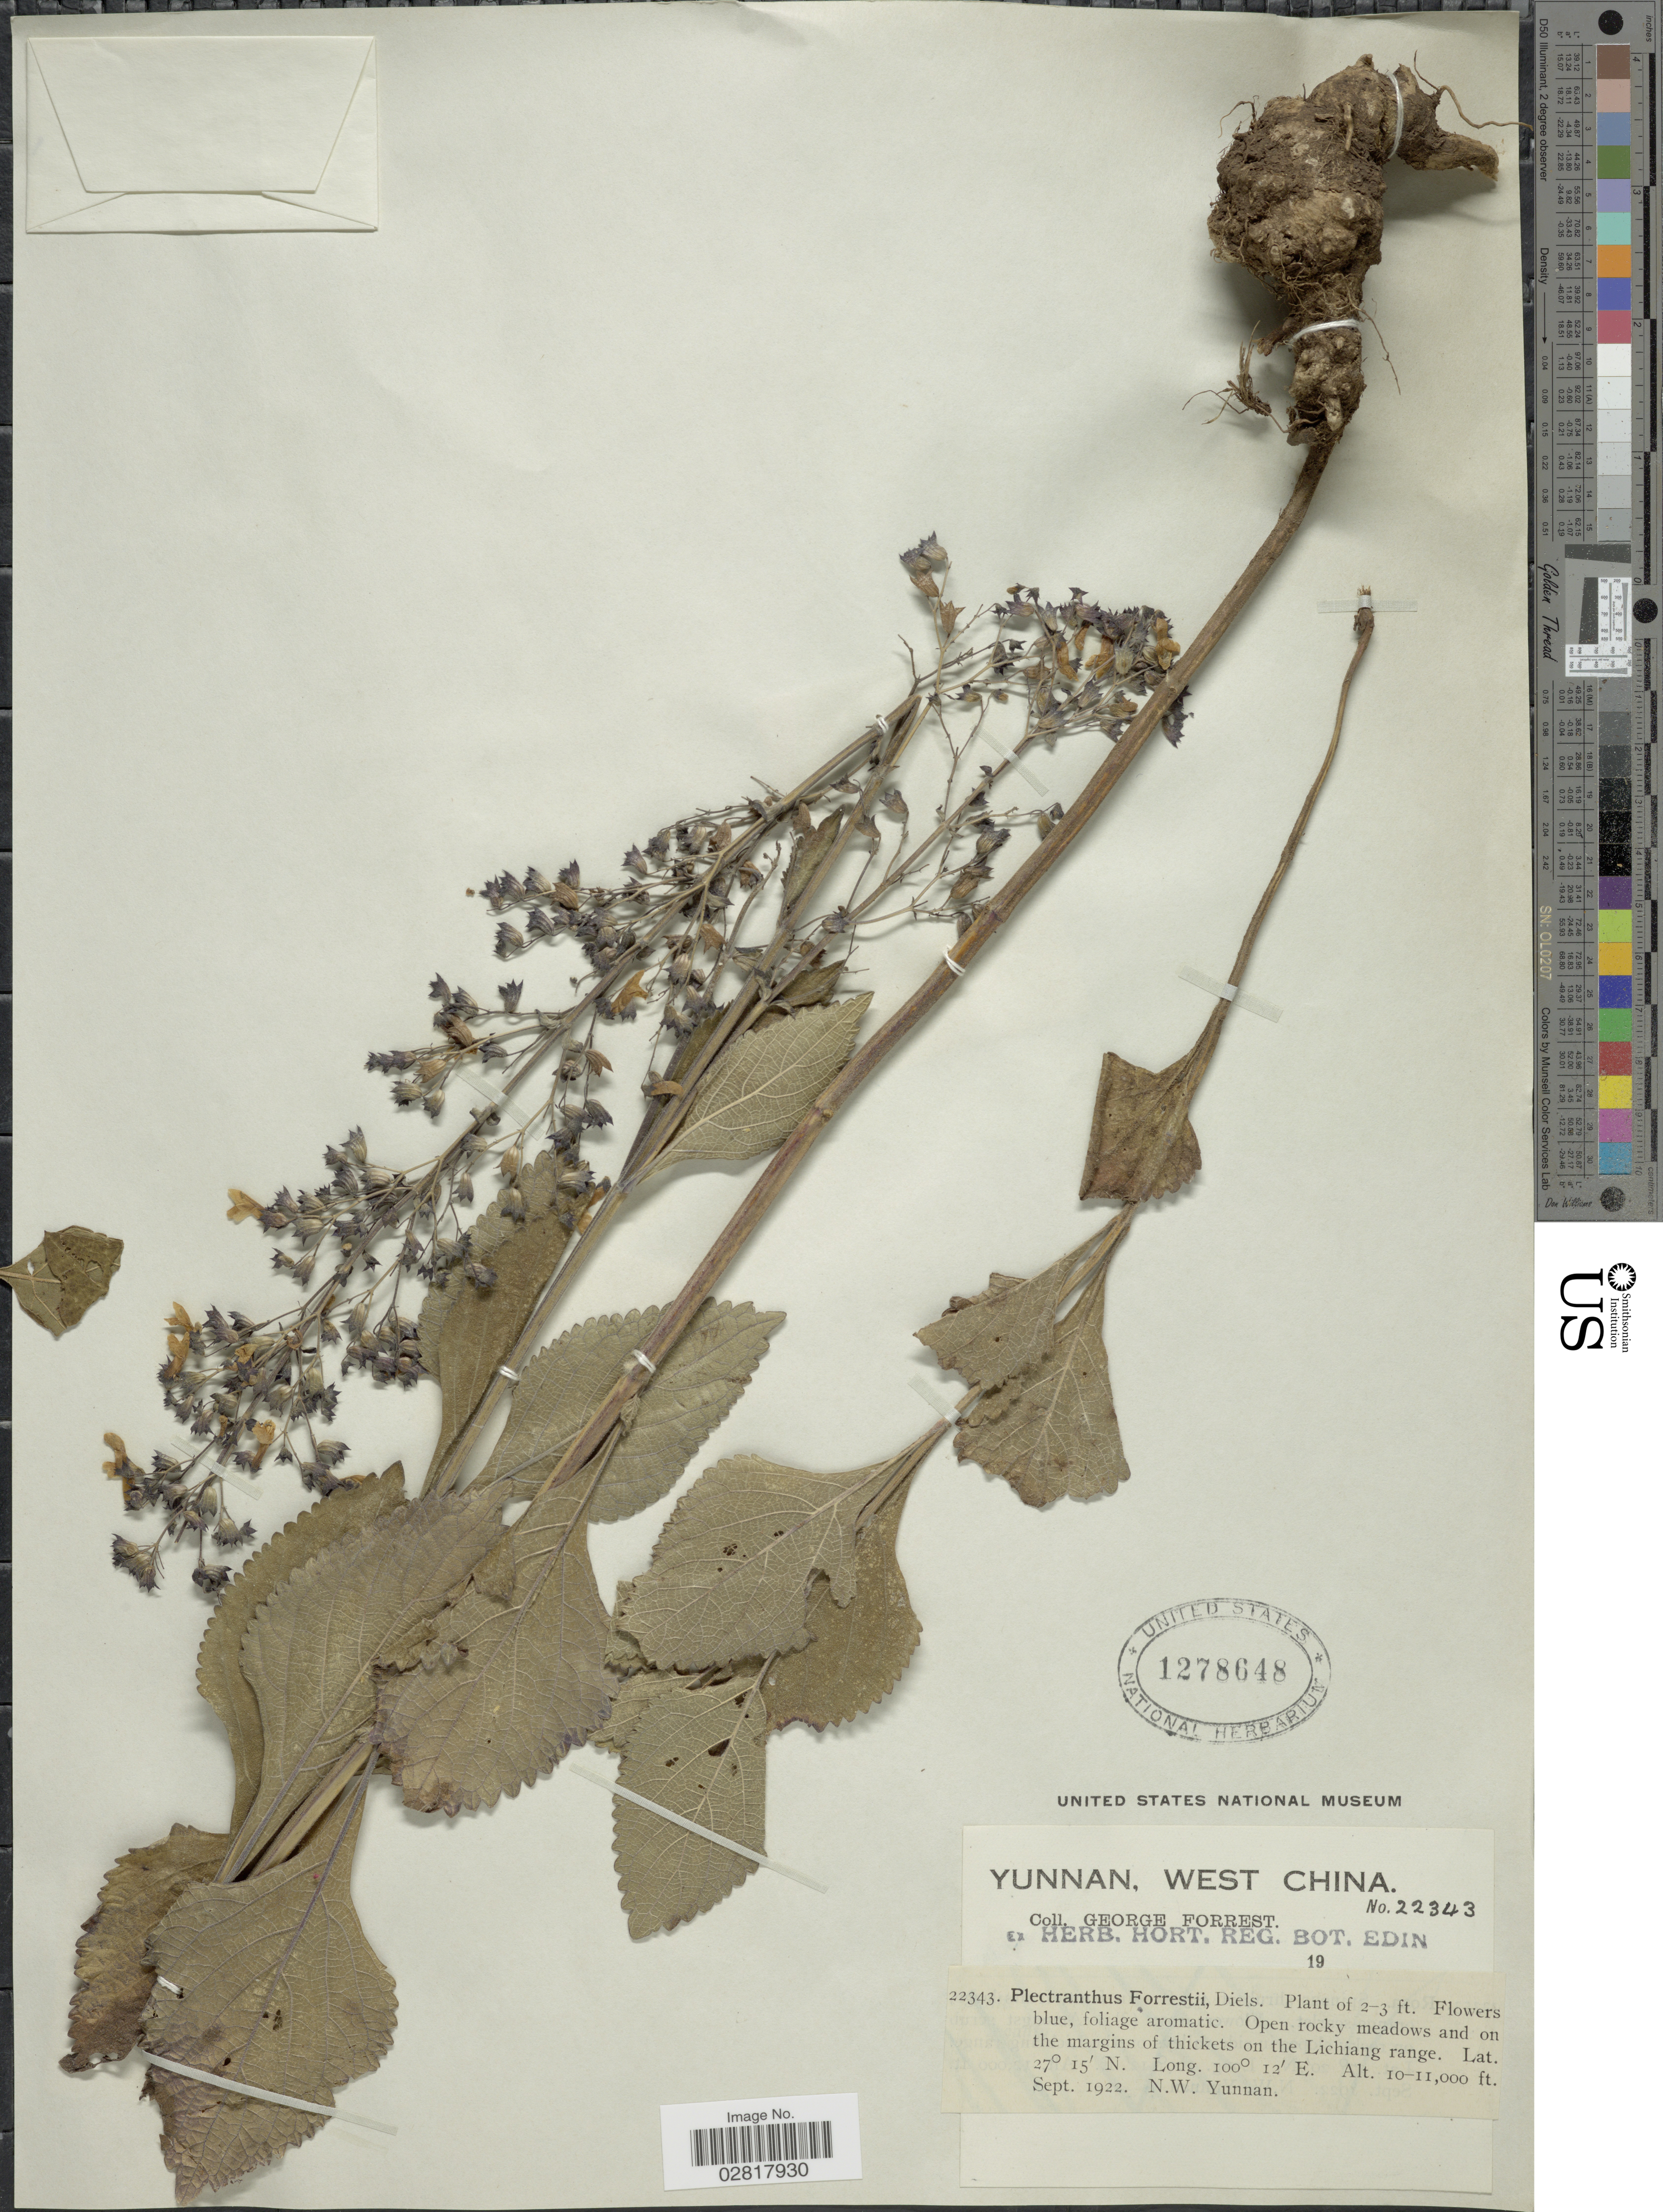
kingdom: Plantae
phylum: Tracheophyta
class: Magnoliopsida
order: Lamiales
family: Lamiaceae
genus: Plectranthus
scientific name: Plectranthus forrestii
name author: Diels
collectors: G. Forrest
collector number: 22343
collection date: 1922-09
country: China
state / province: Yunnan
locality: West China. the margins of thickets on the Lichiang range. N.W. Yunnan.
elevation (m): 3048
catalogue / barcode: US 1278648